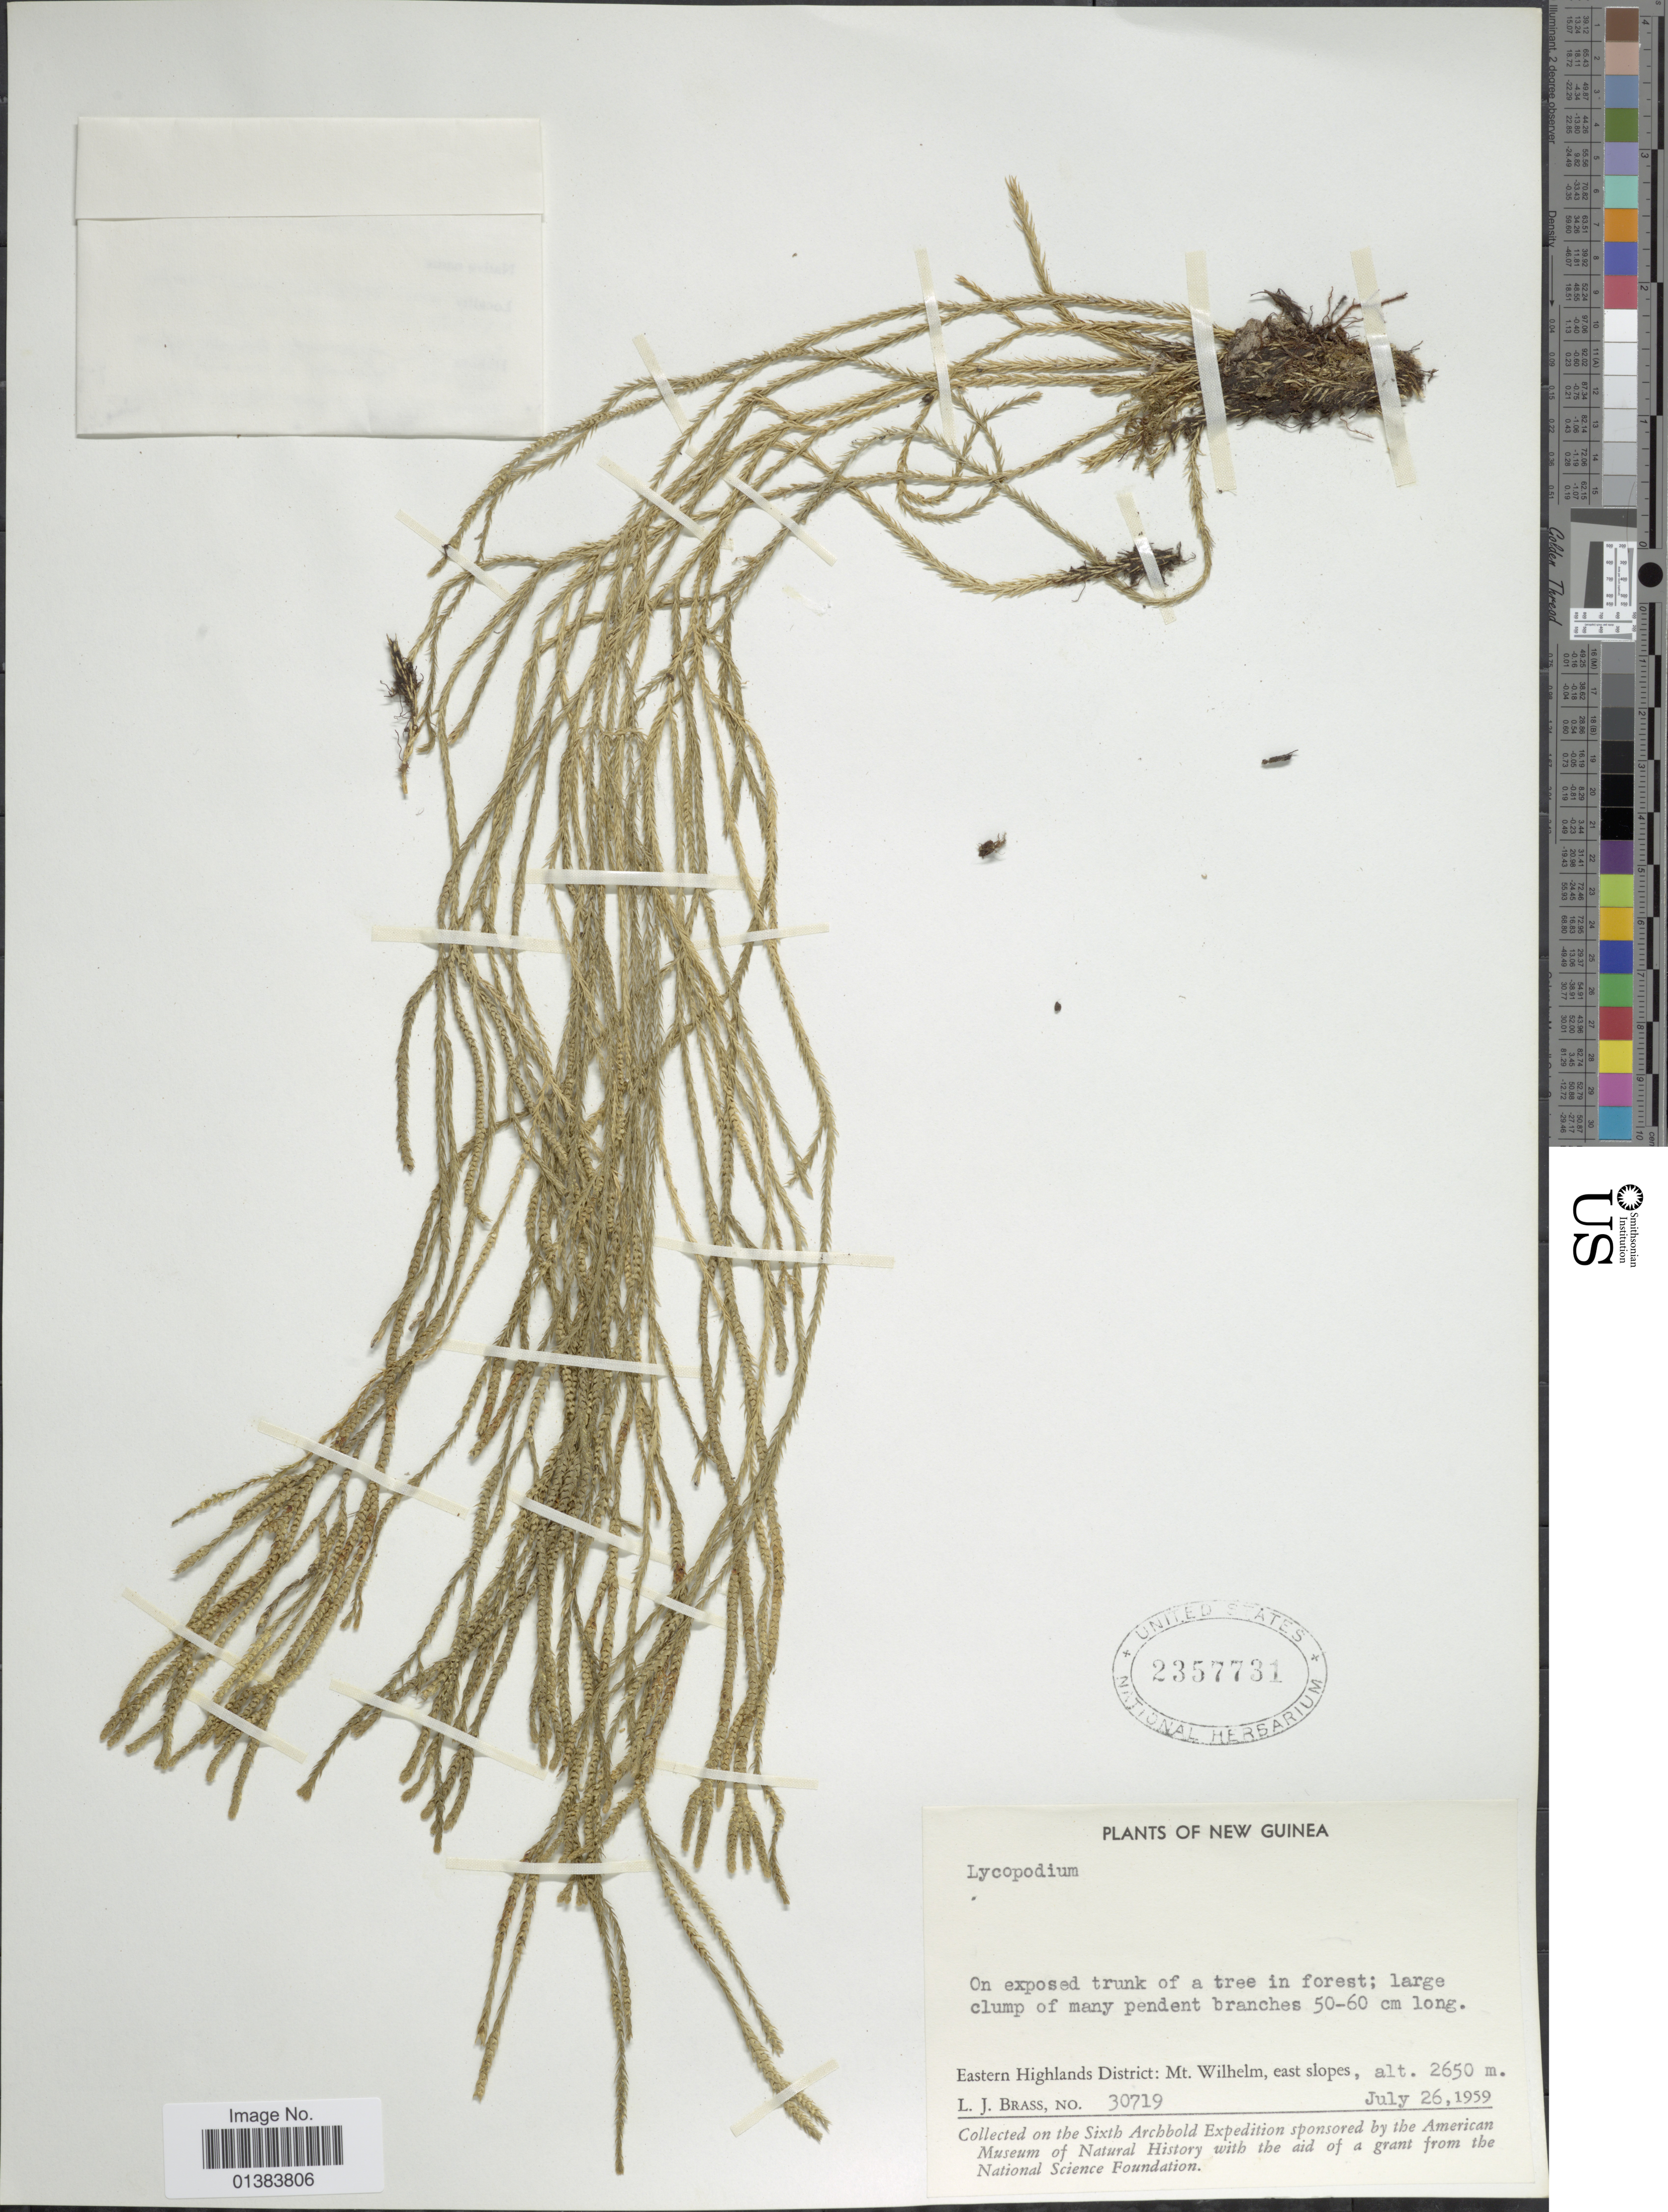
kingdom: Plantae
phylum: Tracheophyta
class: Lycopodiopsida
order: Lycopodiales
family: Lycopodiaceae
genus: Phlegmariurus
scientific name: Phlegmariurus creber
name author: (Alderw.) A. R. Field & Bostock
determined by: Field, A. R.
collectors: L. J. Brass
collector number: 30719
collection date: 1959-07-26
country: Papua New Guinea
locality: New Guinea. Eastern Highlands District: Mt. Wilhelm, east slopes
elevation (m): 2650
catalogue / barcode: US 2357731